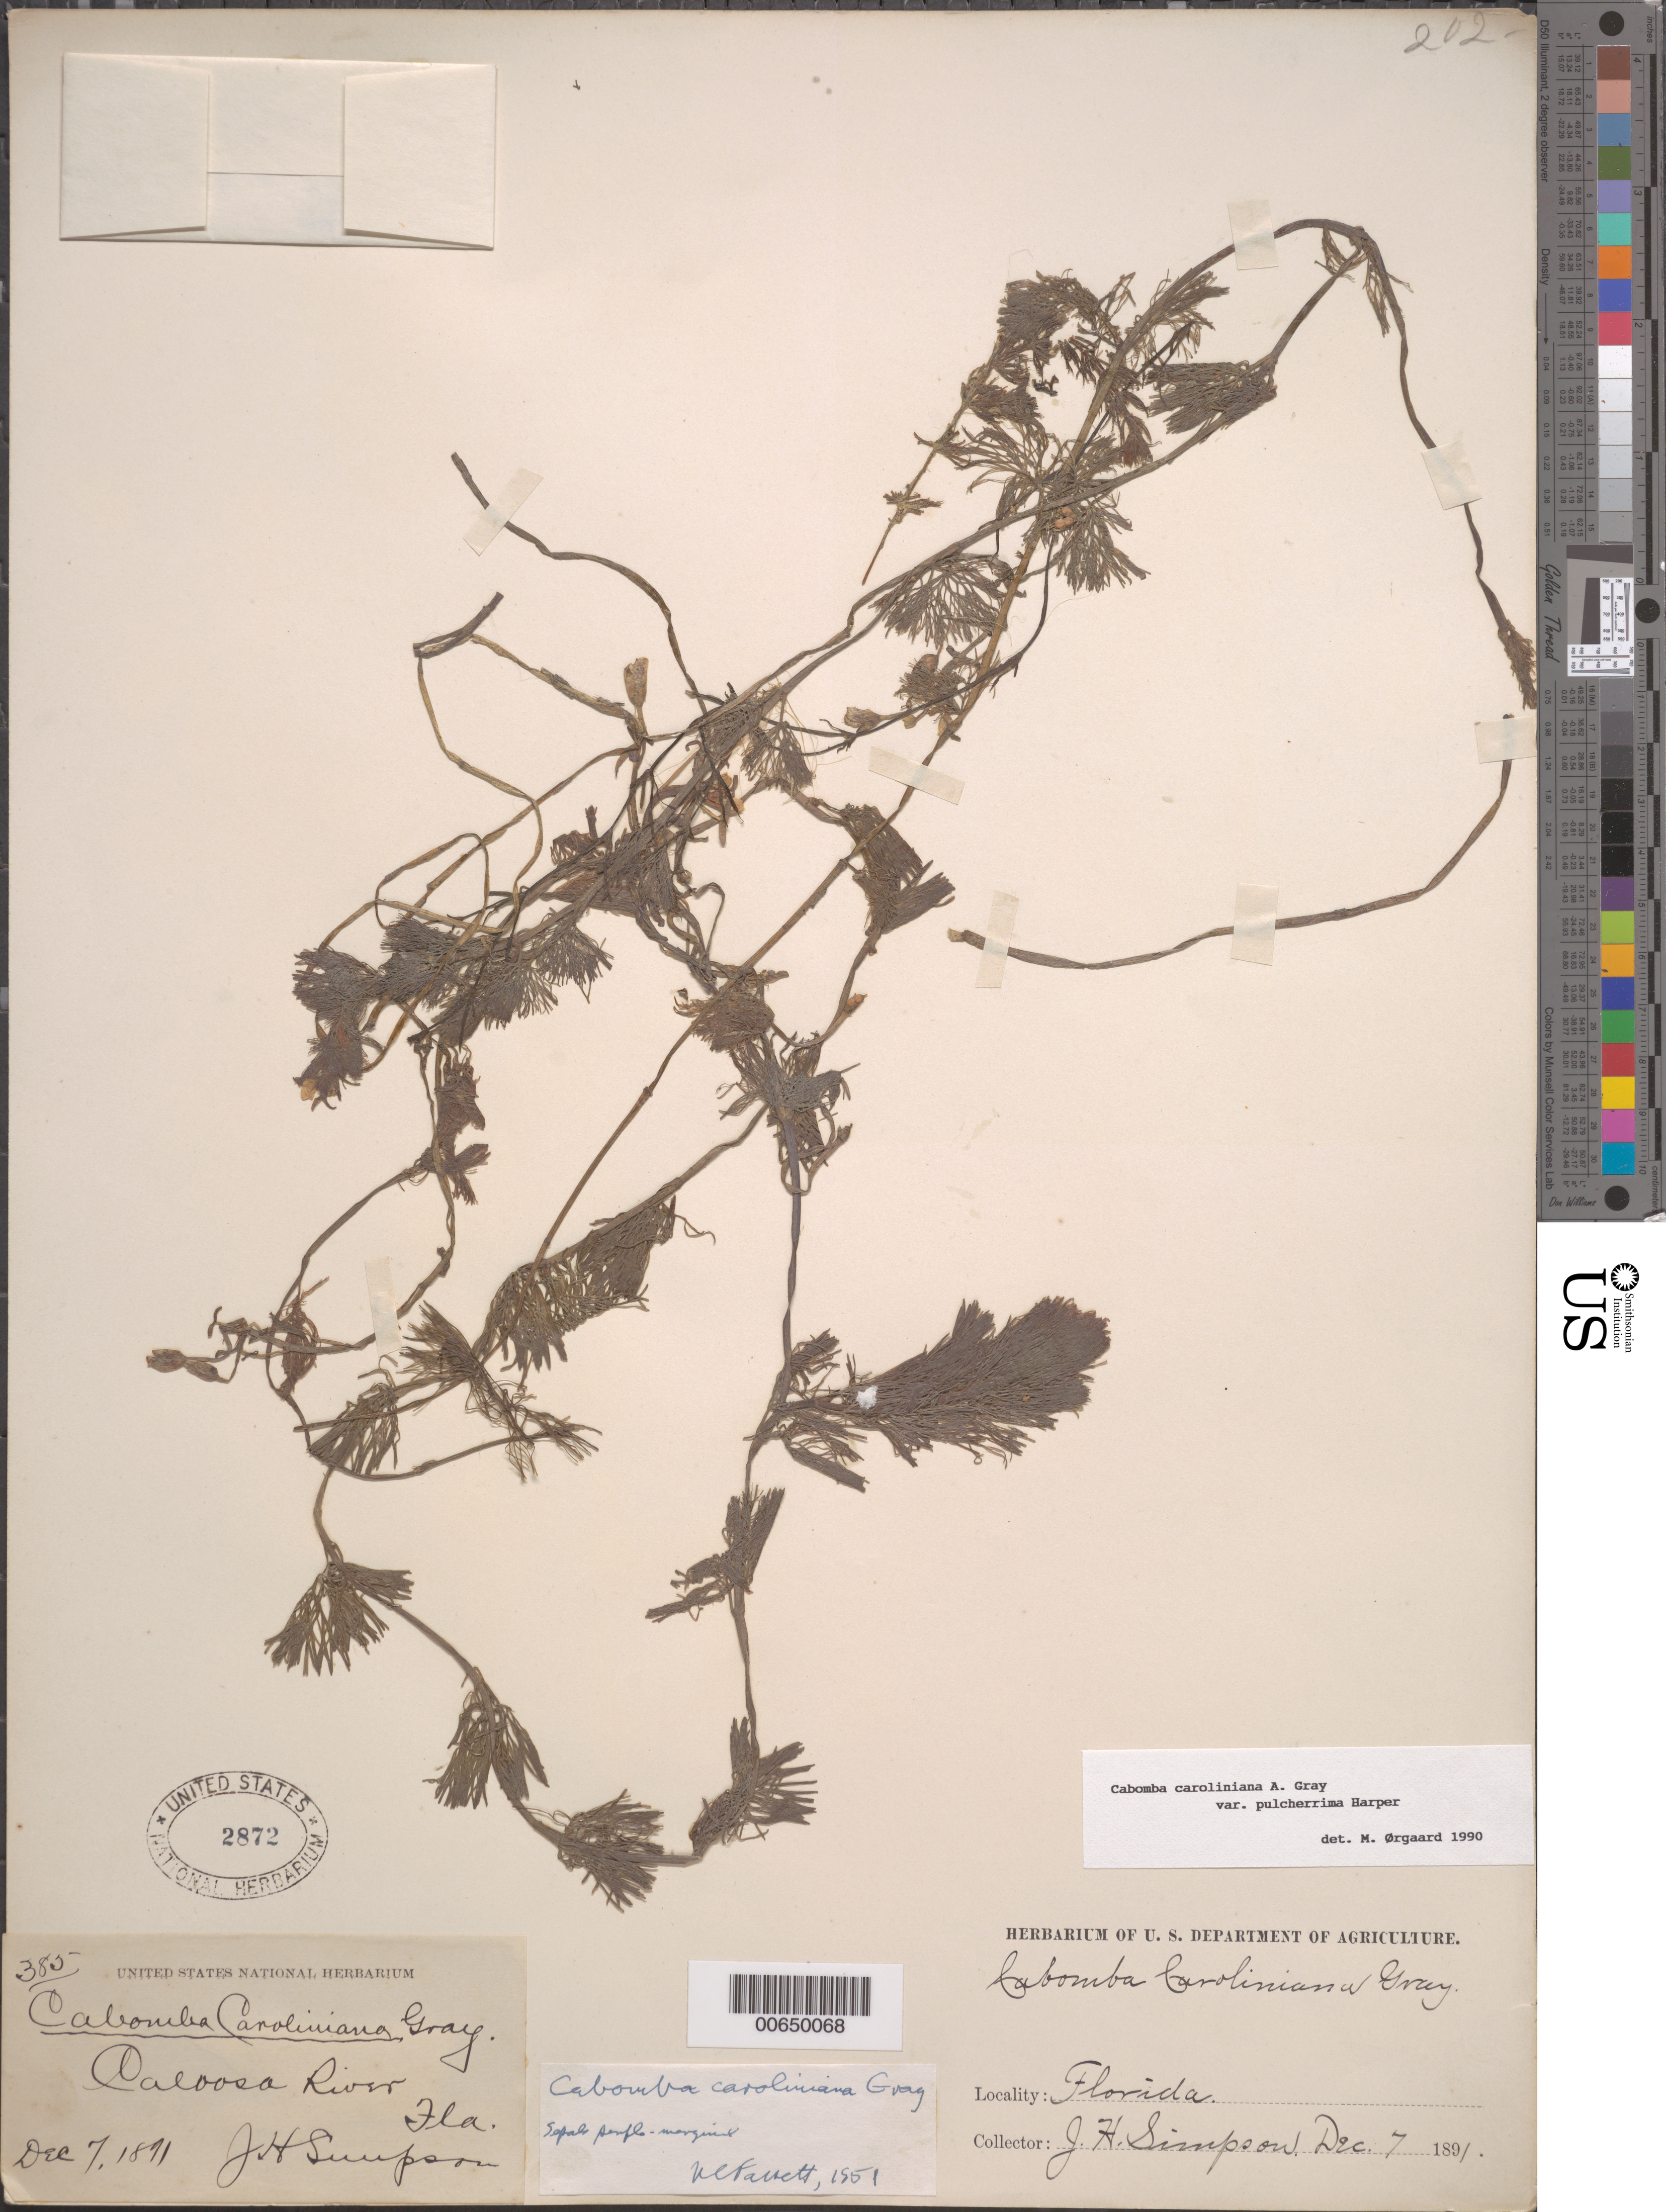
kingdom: Plantae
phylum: Tracheophyta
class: Magnoliopsida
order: Nymphaeales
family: Cabombaceae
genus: Cabomba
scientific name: Cabomba caroliniana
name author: A. Gray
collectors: J. H. Simpson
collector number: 385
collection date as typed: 12 Jul 1891 or 07 Dec 1891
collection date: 1891-07-12 or 1891-12-07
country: United States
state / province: Florida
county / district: Charlotte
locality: Caloosa River.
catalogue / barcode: US 2872